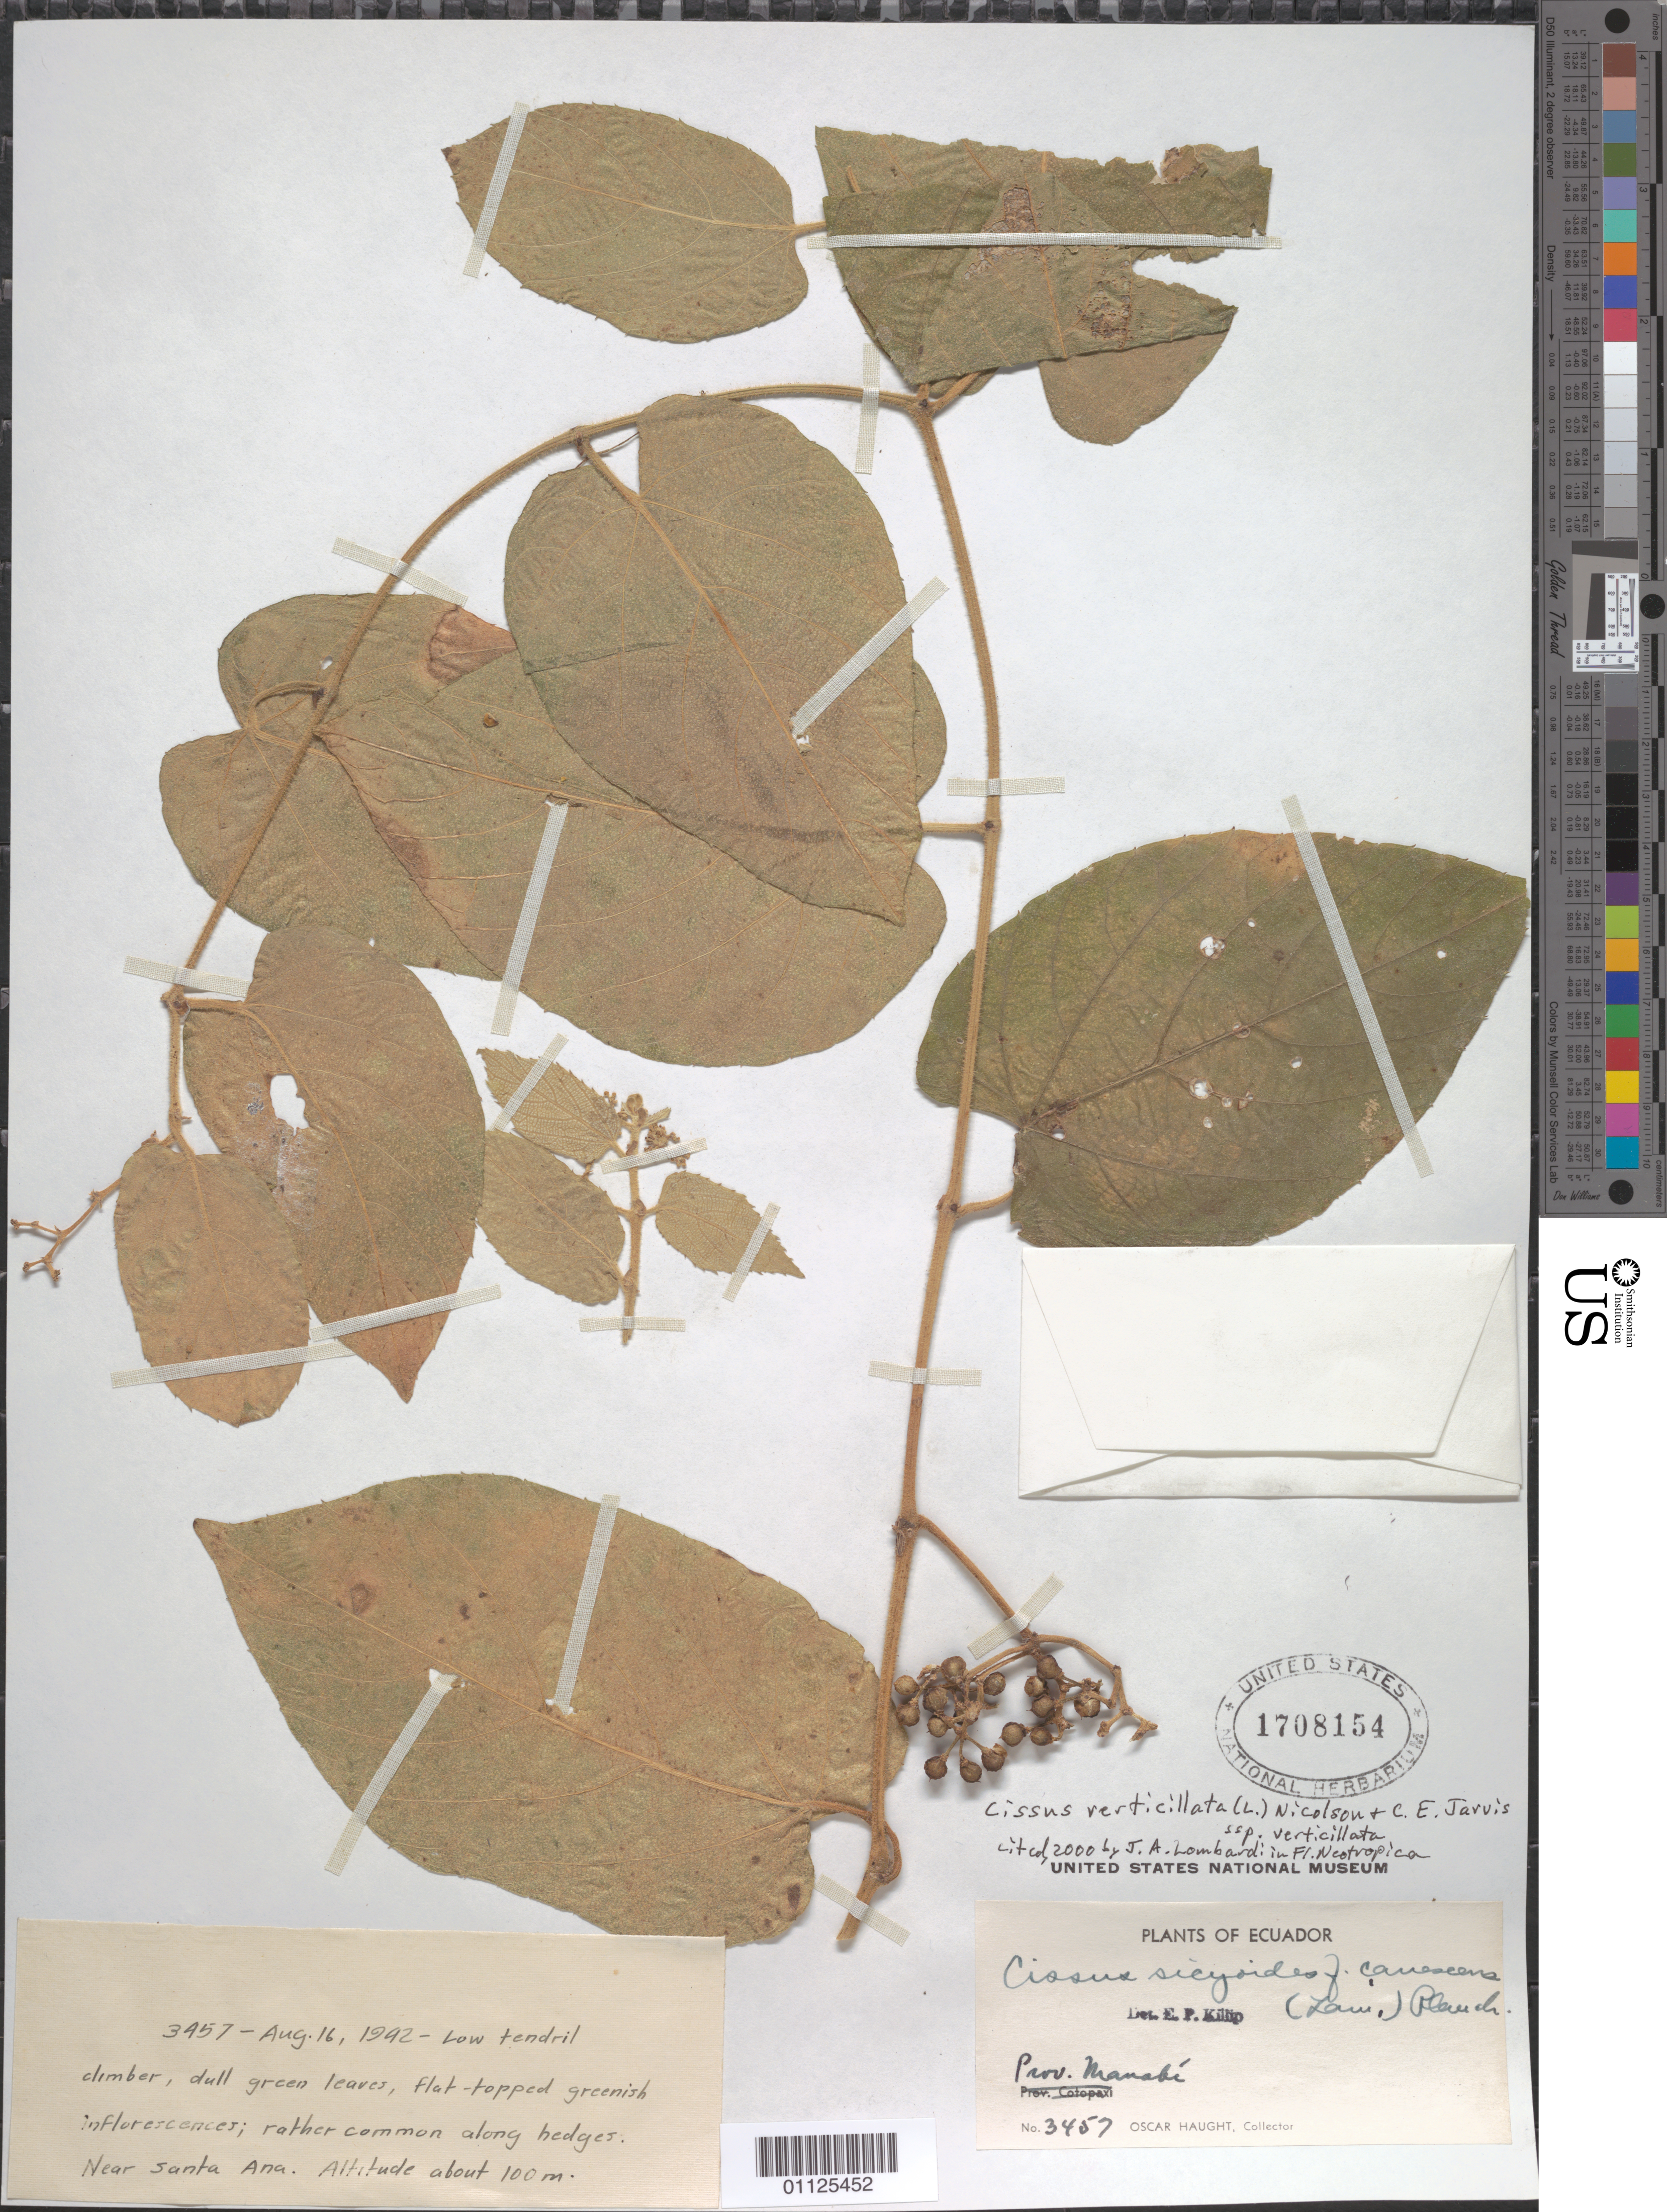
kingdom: Plantae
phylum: Tracheophyta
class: Magnoliopsida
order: Vitales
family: Vitaceae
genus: Cissus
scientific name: Cissus verticillata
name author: (L.) Nicolson & C.E. Jarvis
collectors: O. L. Haught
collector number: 3457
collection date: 1942-08-16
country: Ecuador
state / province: Manabí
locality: Near Santa Ana.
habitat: Climber.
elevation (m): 100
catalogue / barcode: US 1708154